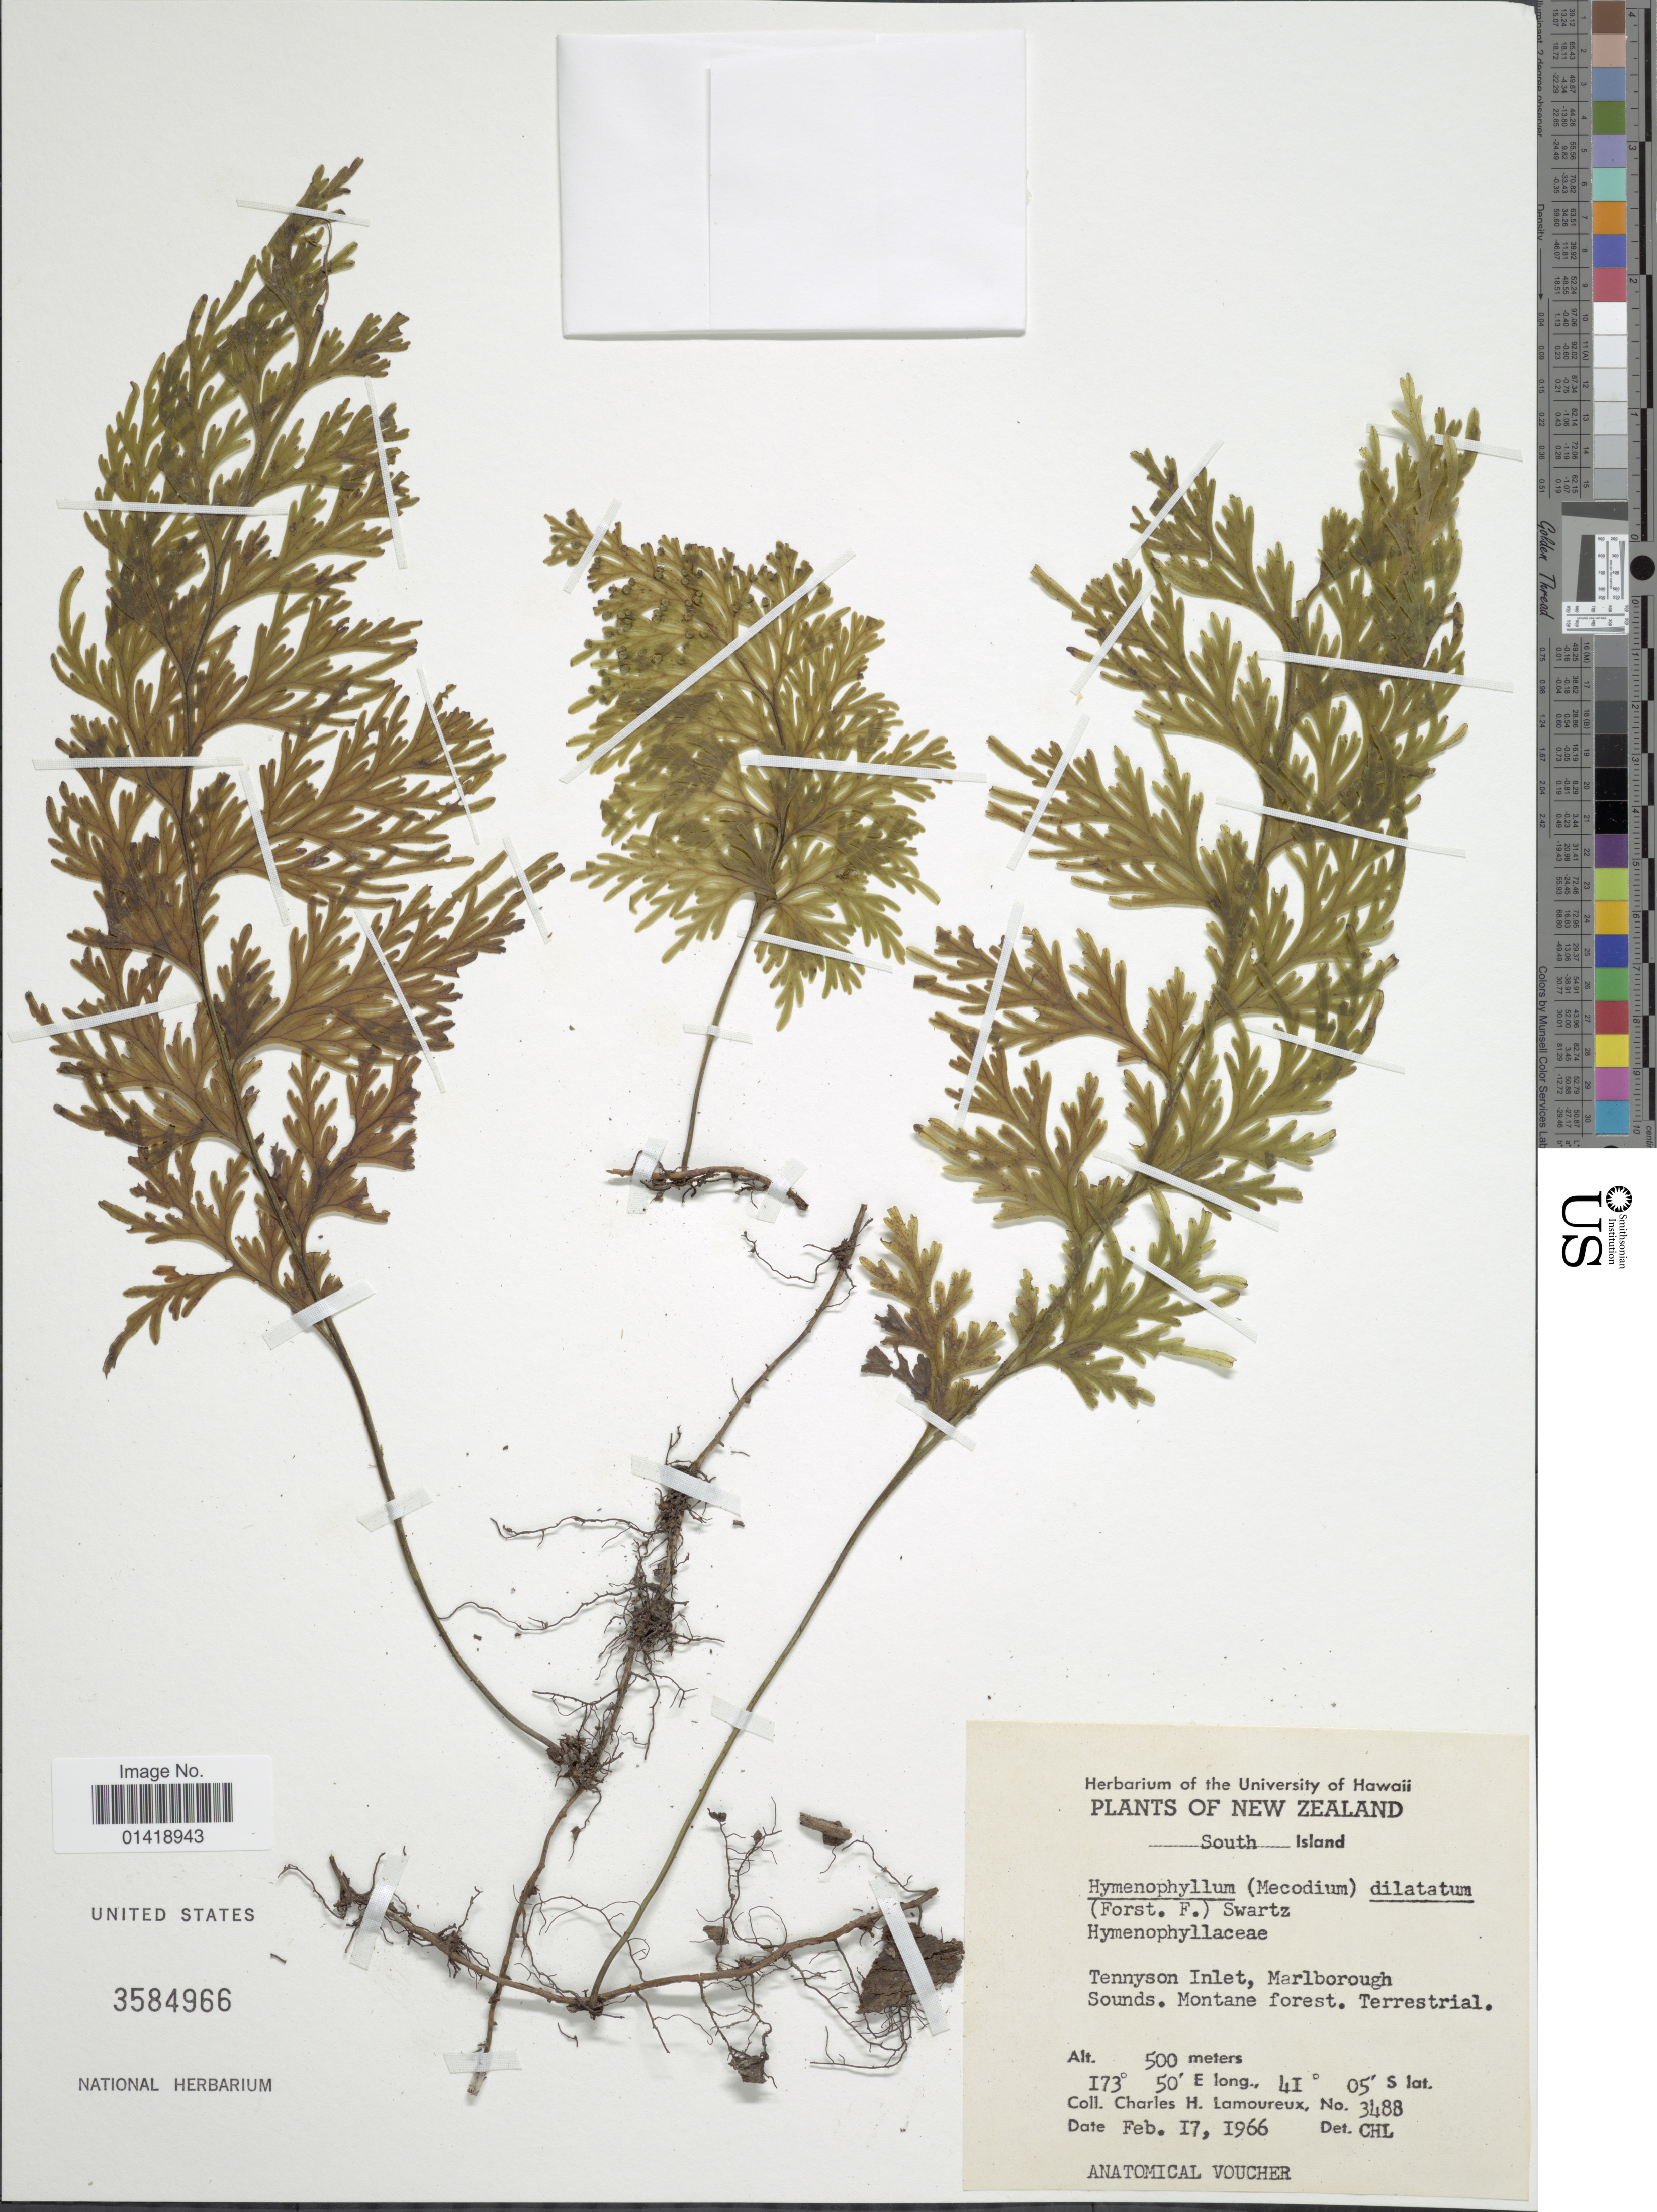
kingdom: Plantae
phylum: Tracheophyta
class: Polypodiopsida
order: Hymenophyllales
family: Hymenophyllaceae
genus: Hymenophyllum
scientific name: Hymenophyllum dilatatum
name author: Sw.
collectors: C. H. Lamoureux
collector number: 3488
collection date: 1966-02-14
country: New Zealand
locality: Tennyson Inlet, Marlborough Sounds. Montane forest.Terrestrial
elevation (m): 500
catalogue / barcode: US 3584966